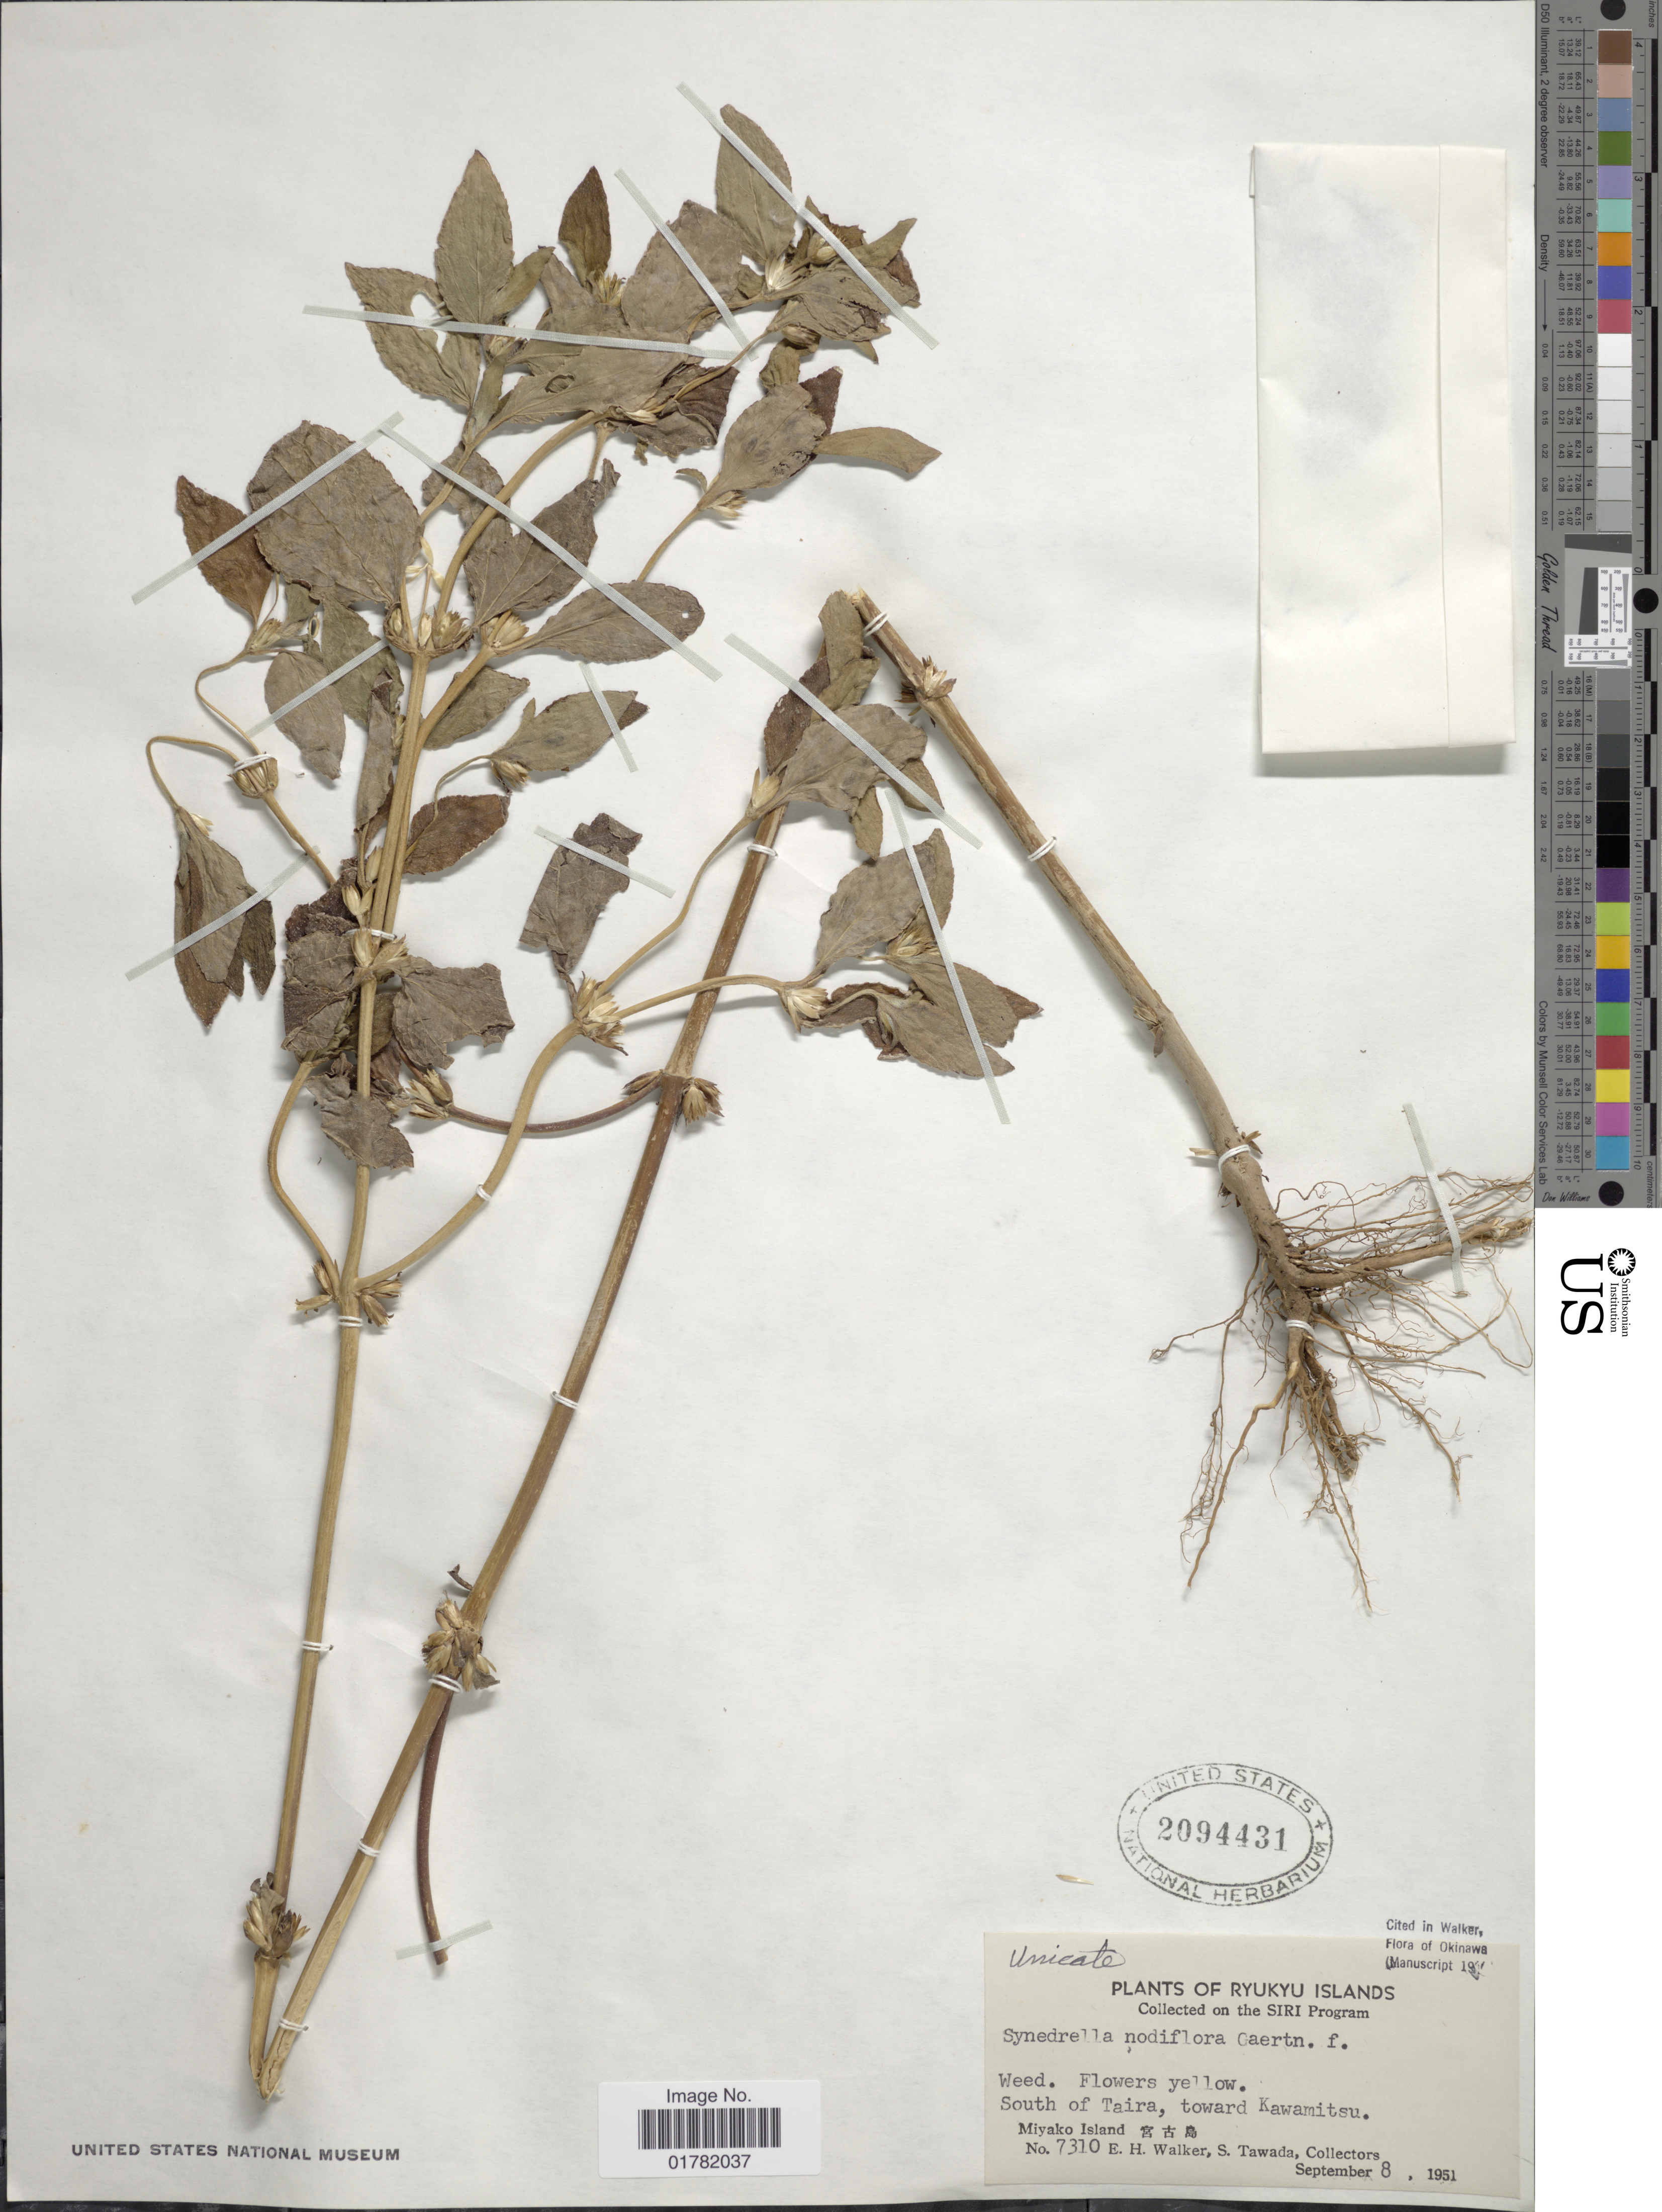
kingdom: Plantae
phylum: Tracheophyta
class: Magnoliopsida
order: Asterales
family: Asteraceae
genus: Synedrella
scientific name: Synedrella nodiflora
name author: (L.) Gaertn.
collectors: E. H. Walker & S. Tawada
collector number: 7310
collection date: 1951-09-08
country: Japan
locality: Ryukyu Islands, South of Taira, toward Kawamitsu, Miyako Island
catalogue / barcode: US 2094431